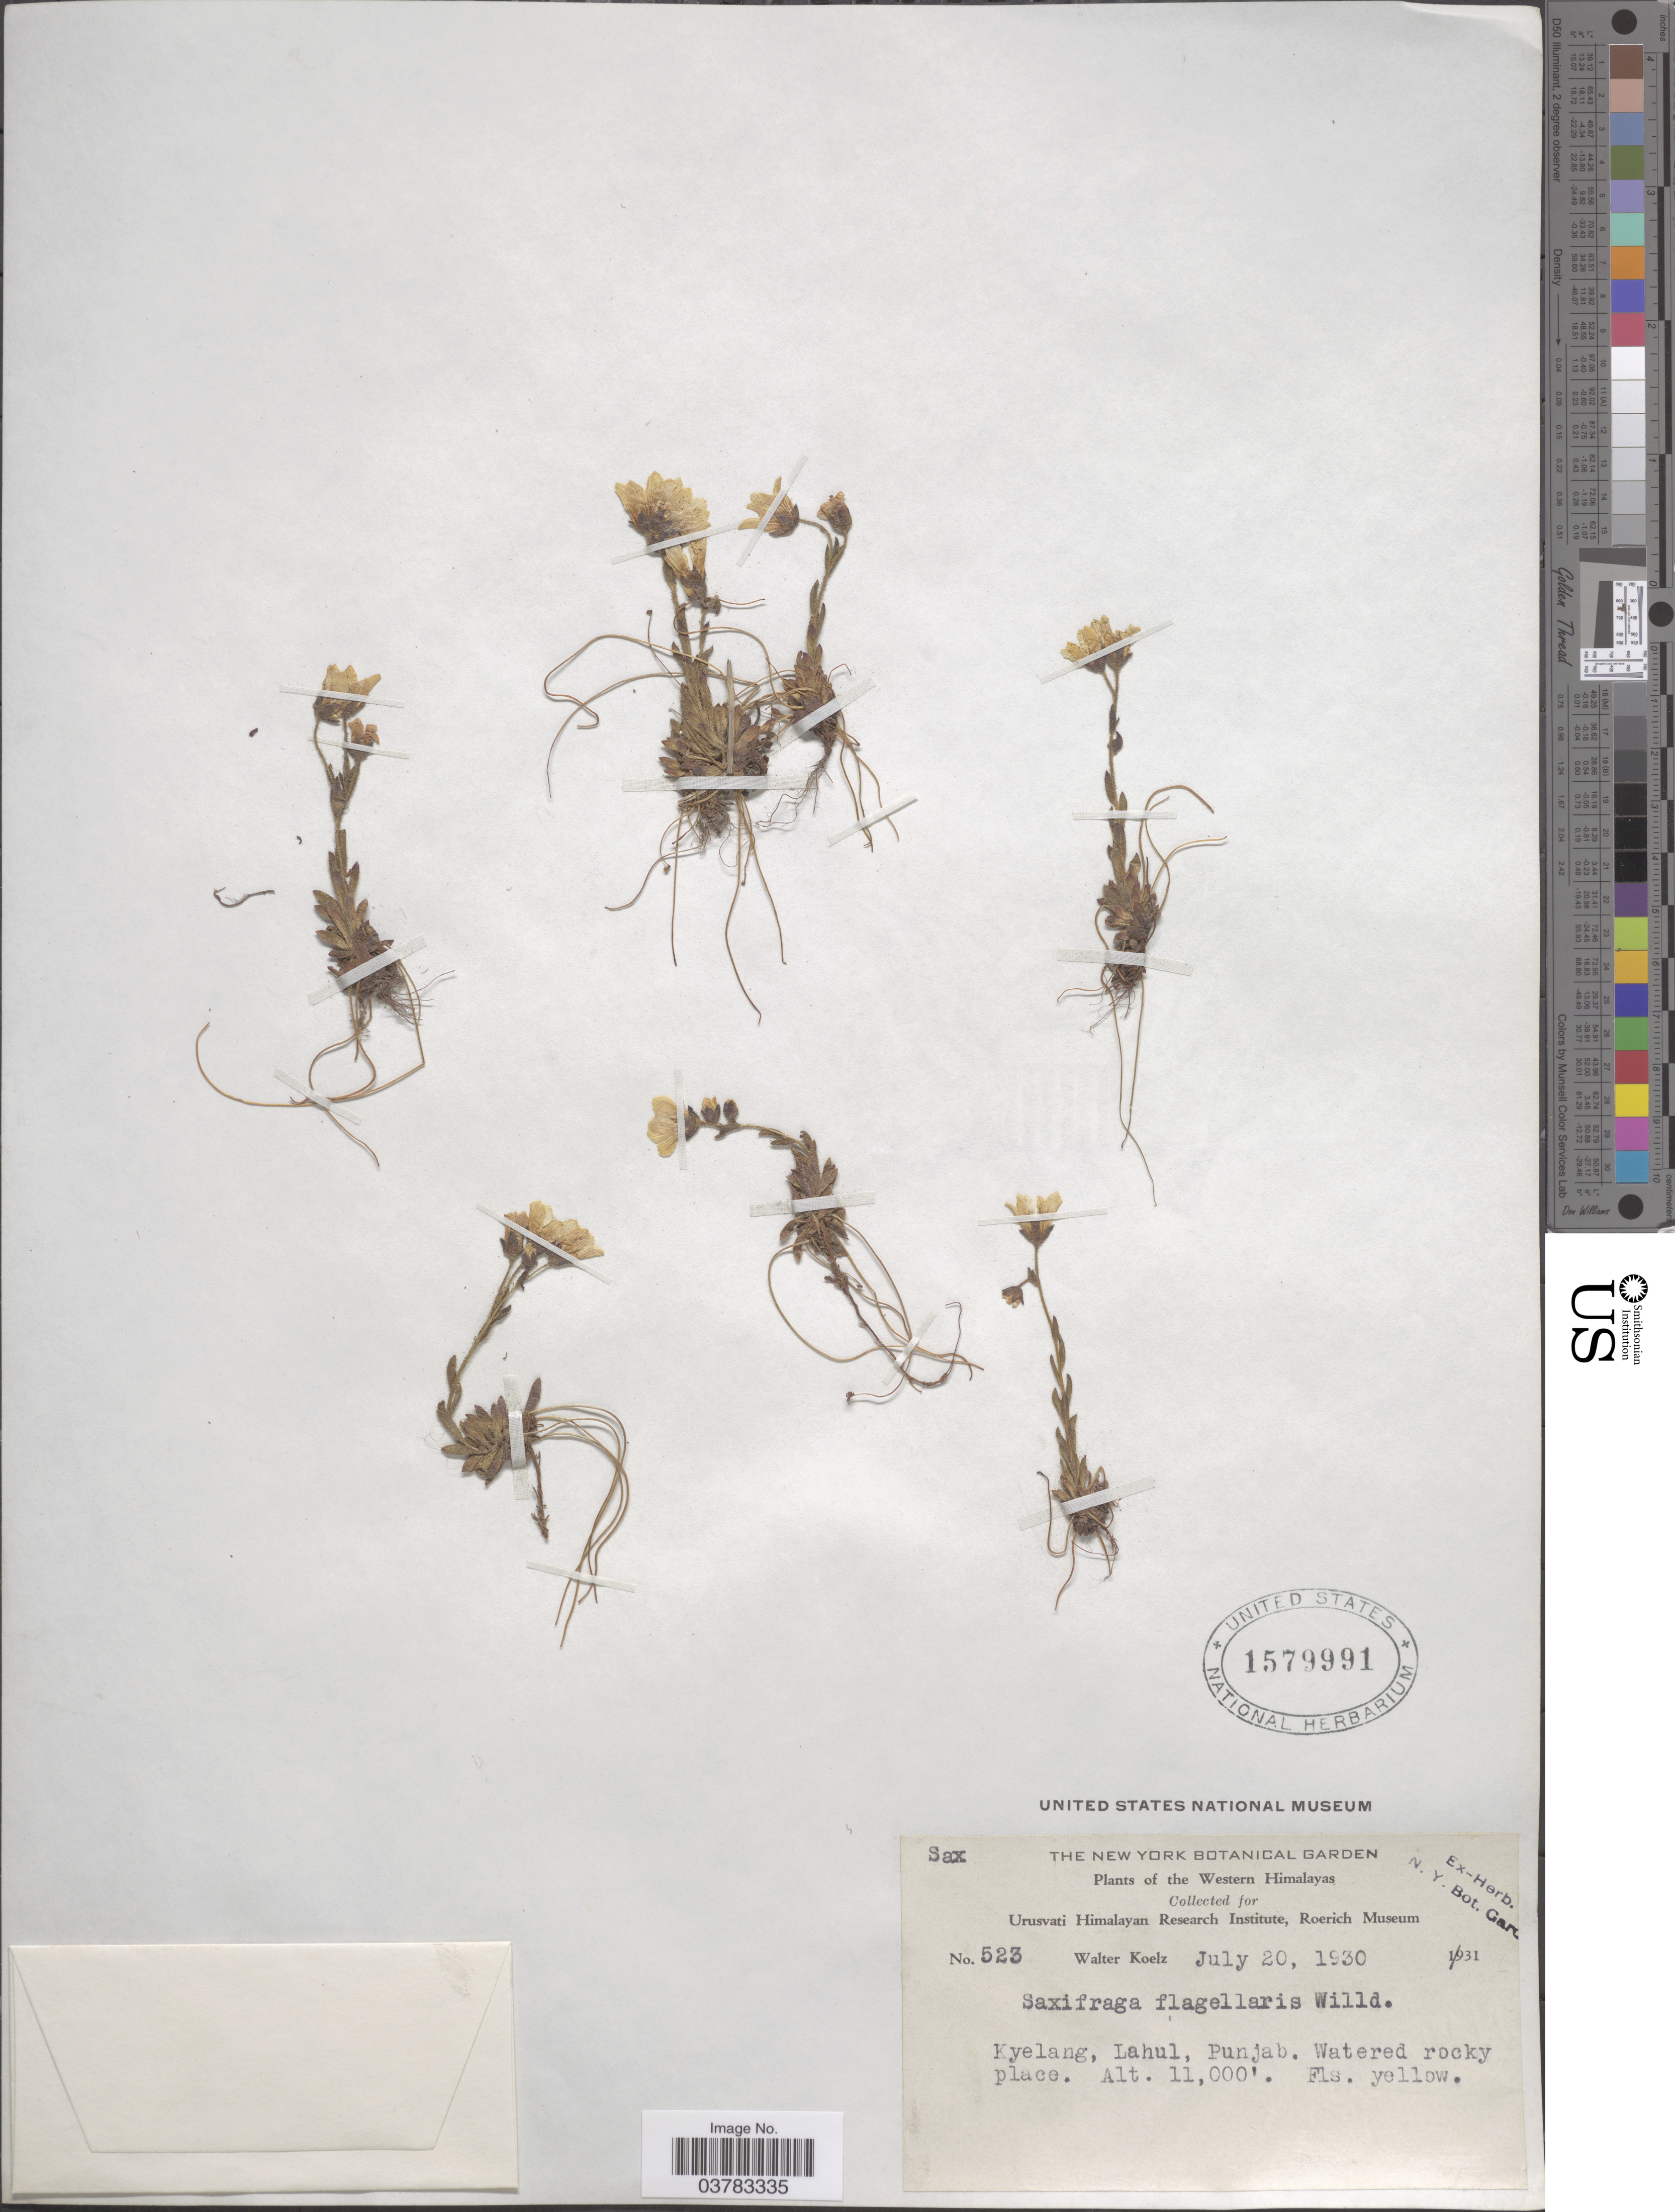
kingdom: Plantae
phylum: Tracheophyta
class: Magnoliopsida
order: Saxifragales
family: Saxifragaceae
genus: Saxifraga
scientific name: Saxifraga flagellaris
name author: Willd. ex Sternb.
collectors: W. N. Koelz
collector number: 525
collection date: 1930-07-20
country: India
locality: Western Himalaya. Kyelang, Lahul.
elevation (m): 3353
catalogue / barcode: US 1579991